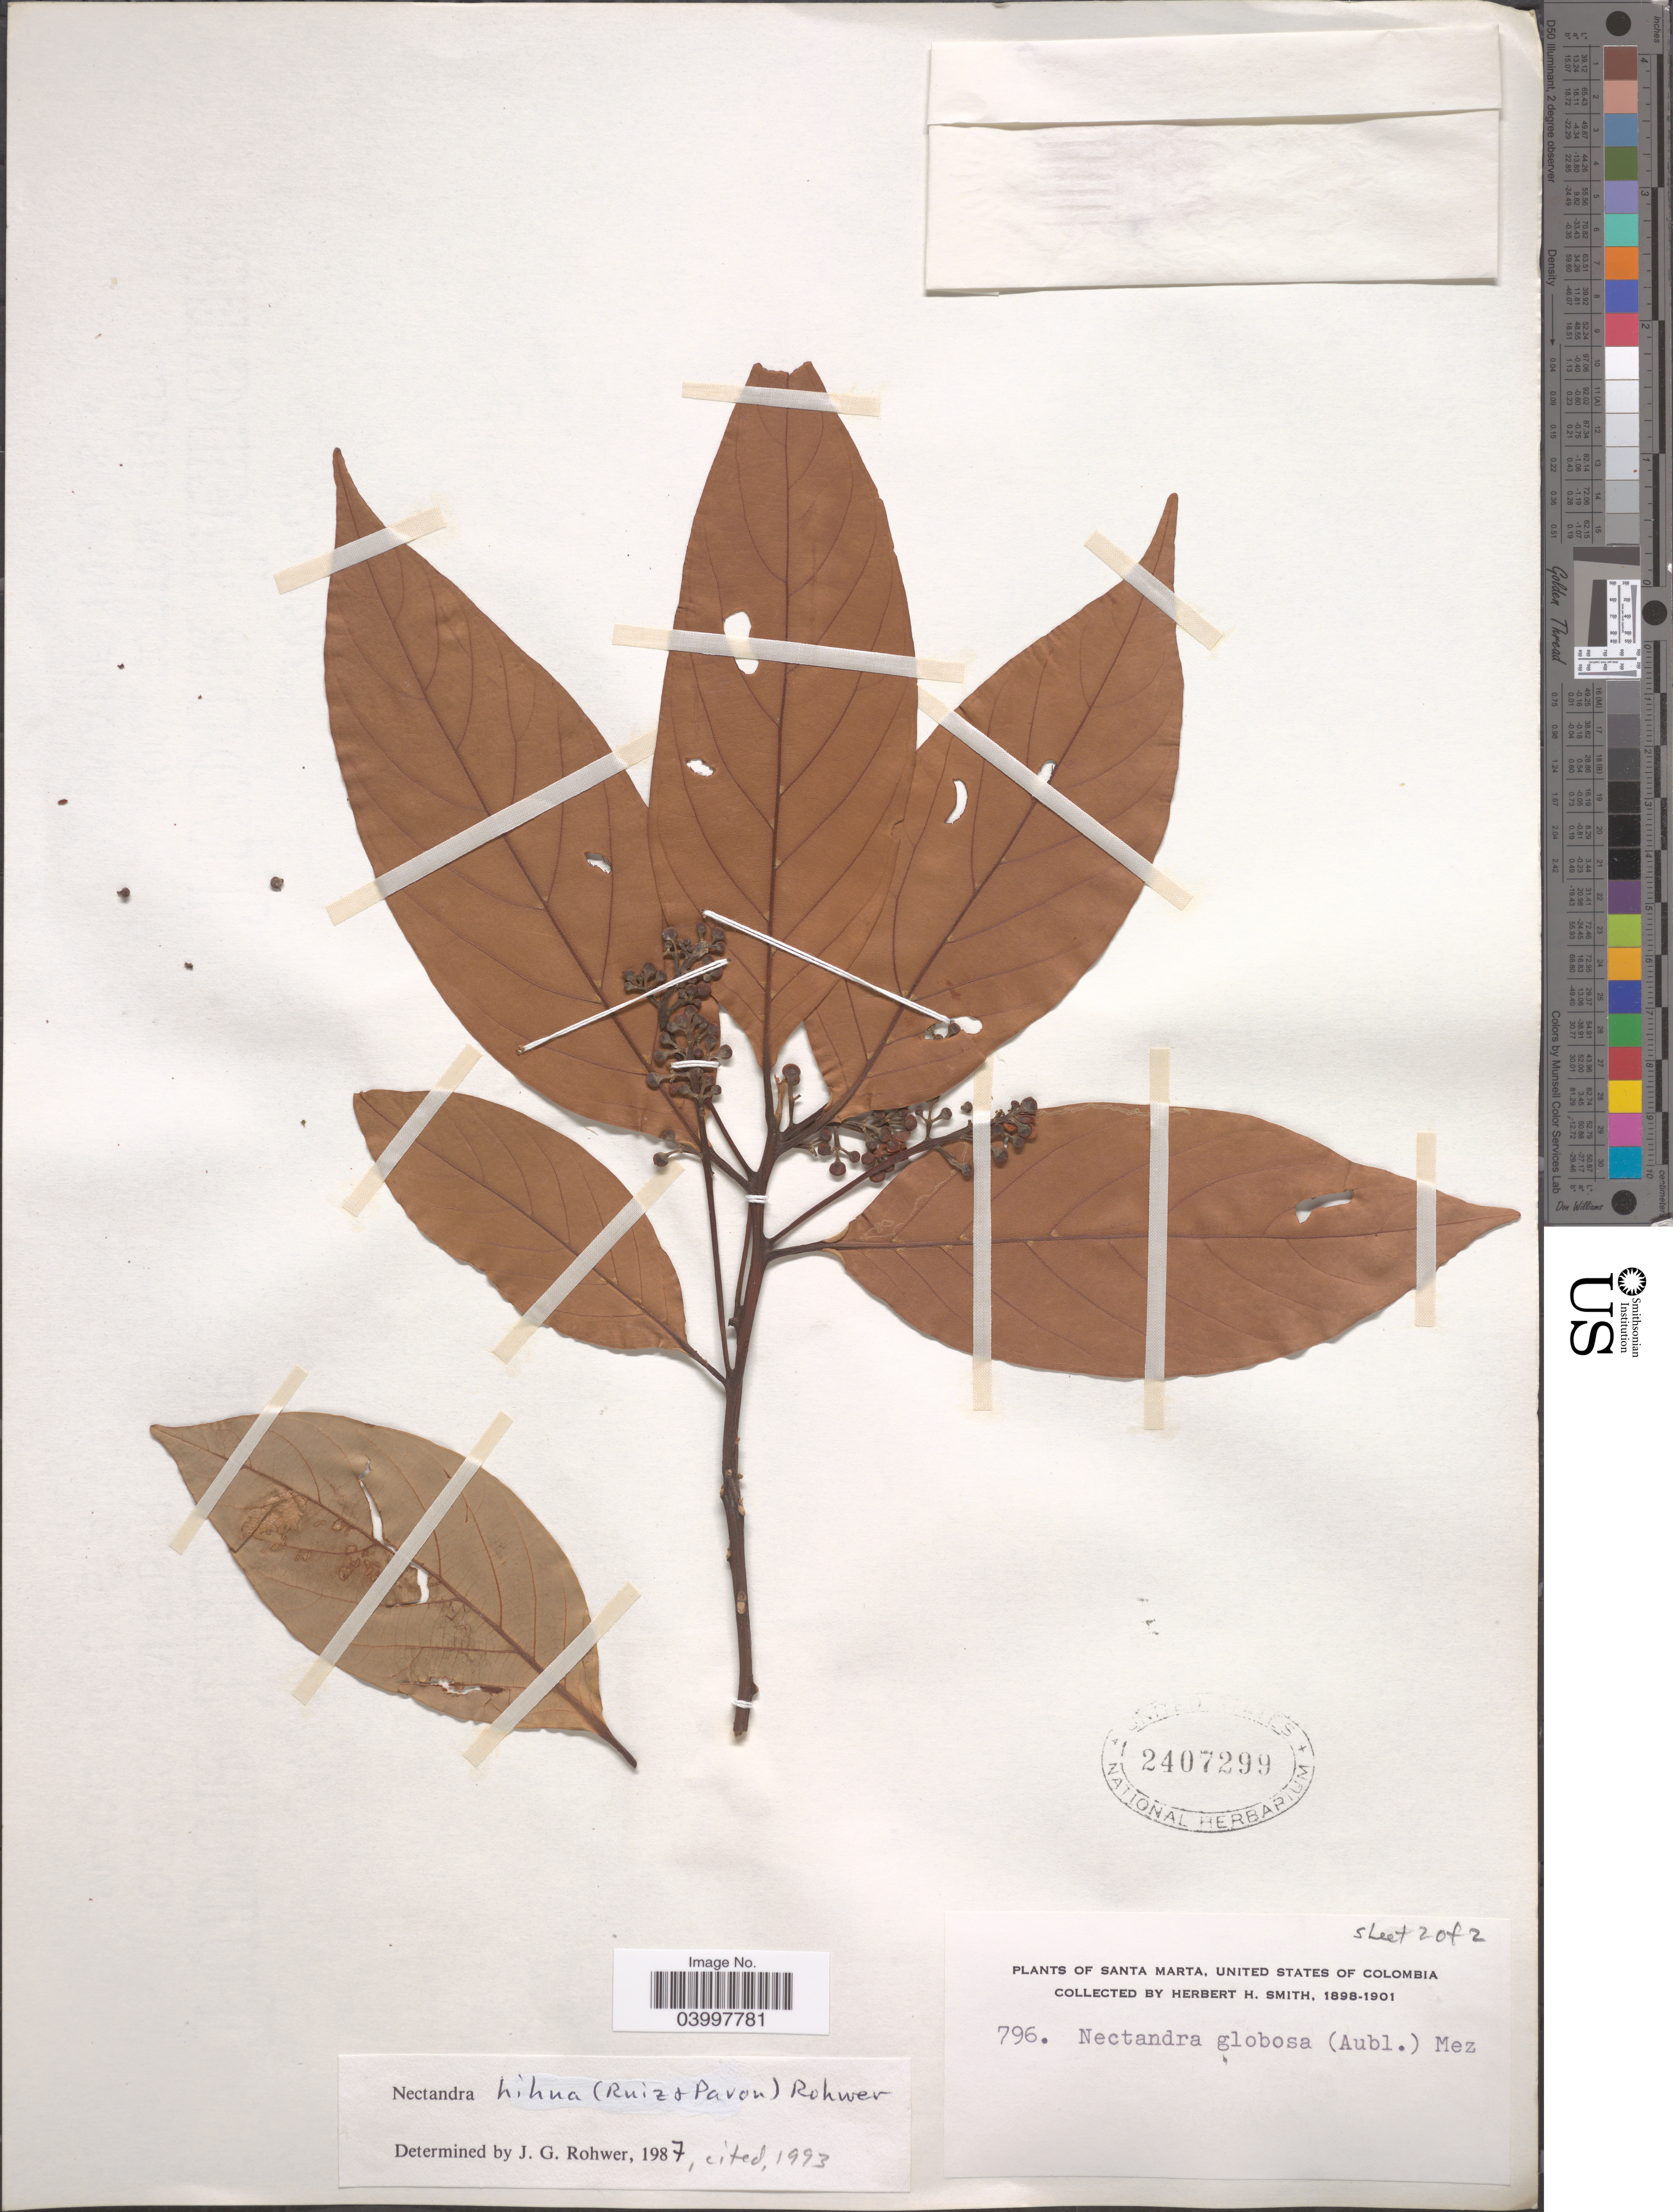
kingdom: Plantae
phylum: Tracheophyta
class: Magnoliopsida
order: Laurales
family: Lauraceae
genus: Nectandra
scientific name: Nectandra hihua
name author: (Ruiz & Pav.) Rohwer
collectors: Herbert H. Smith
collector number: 796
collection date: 1898/1901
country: Colombia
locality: Santa Marta.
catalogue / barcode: US 2407299